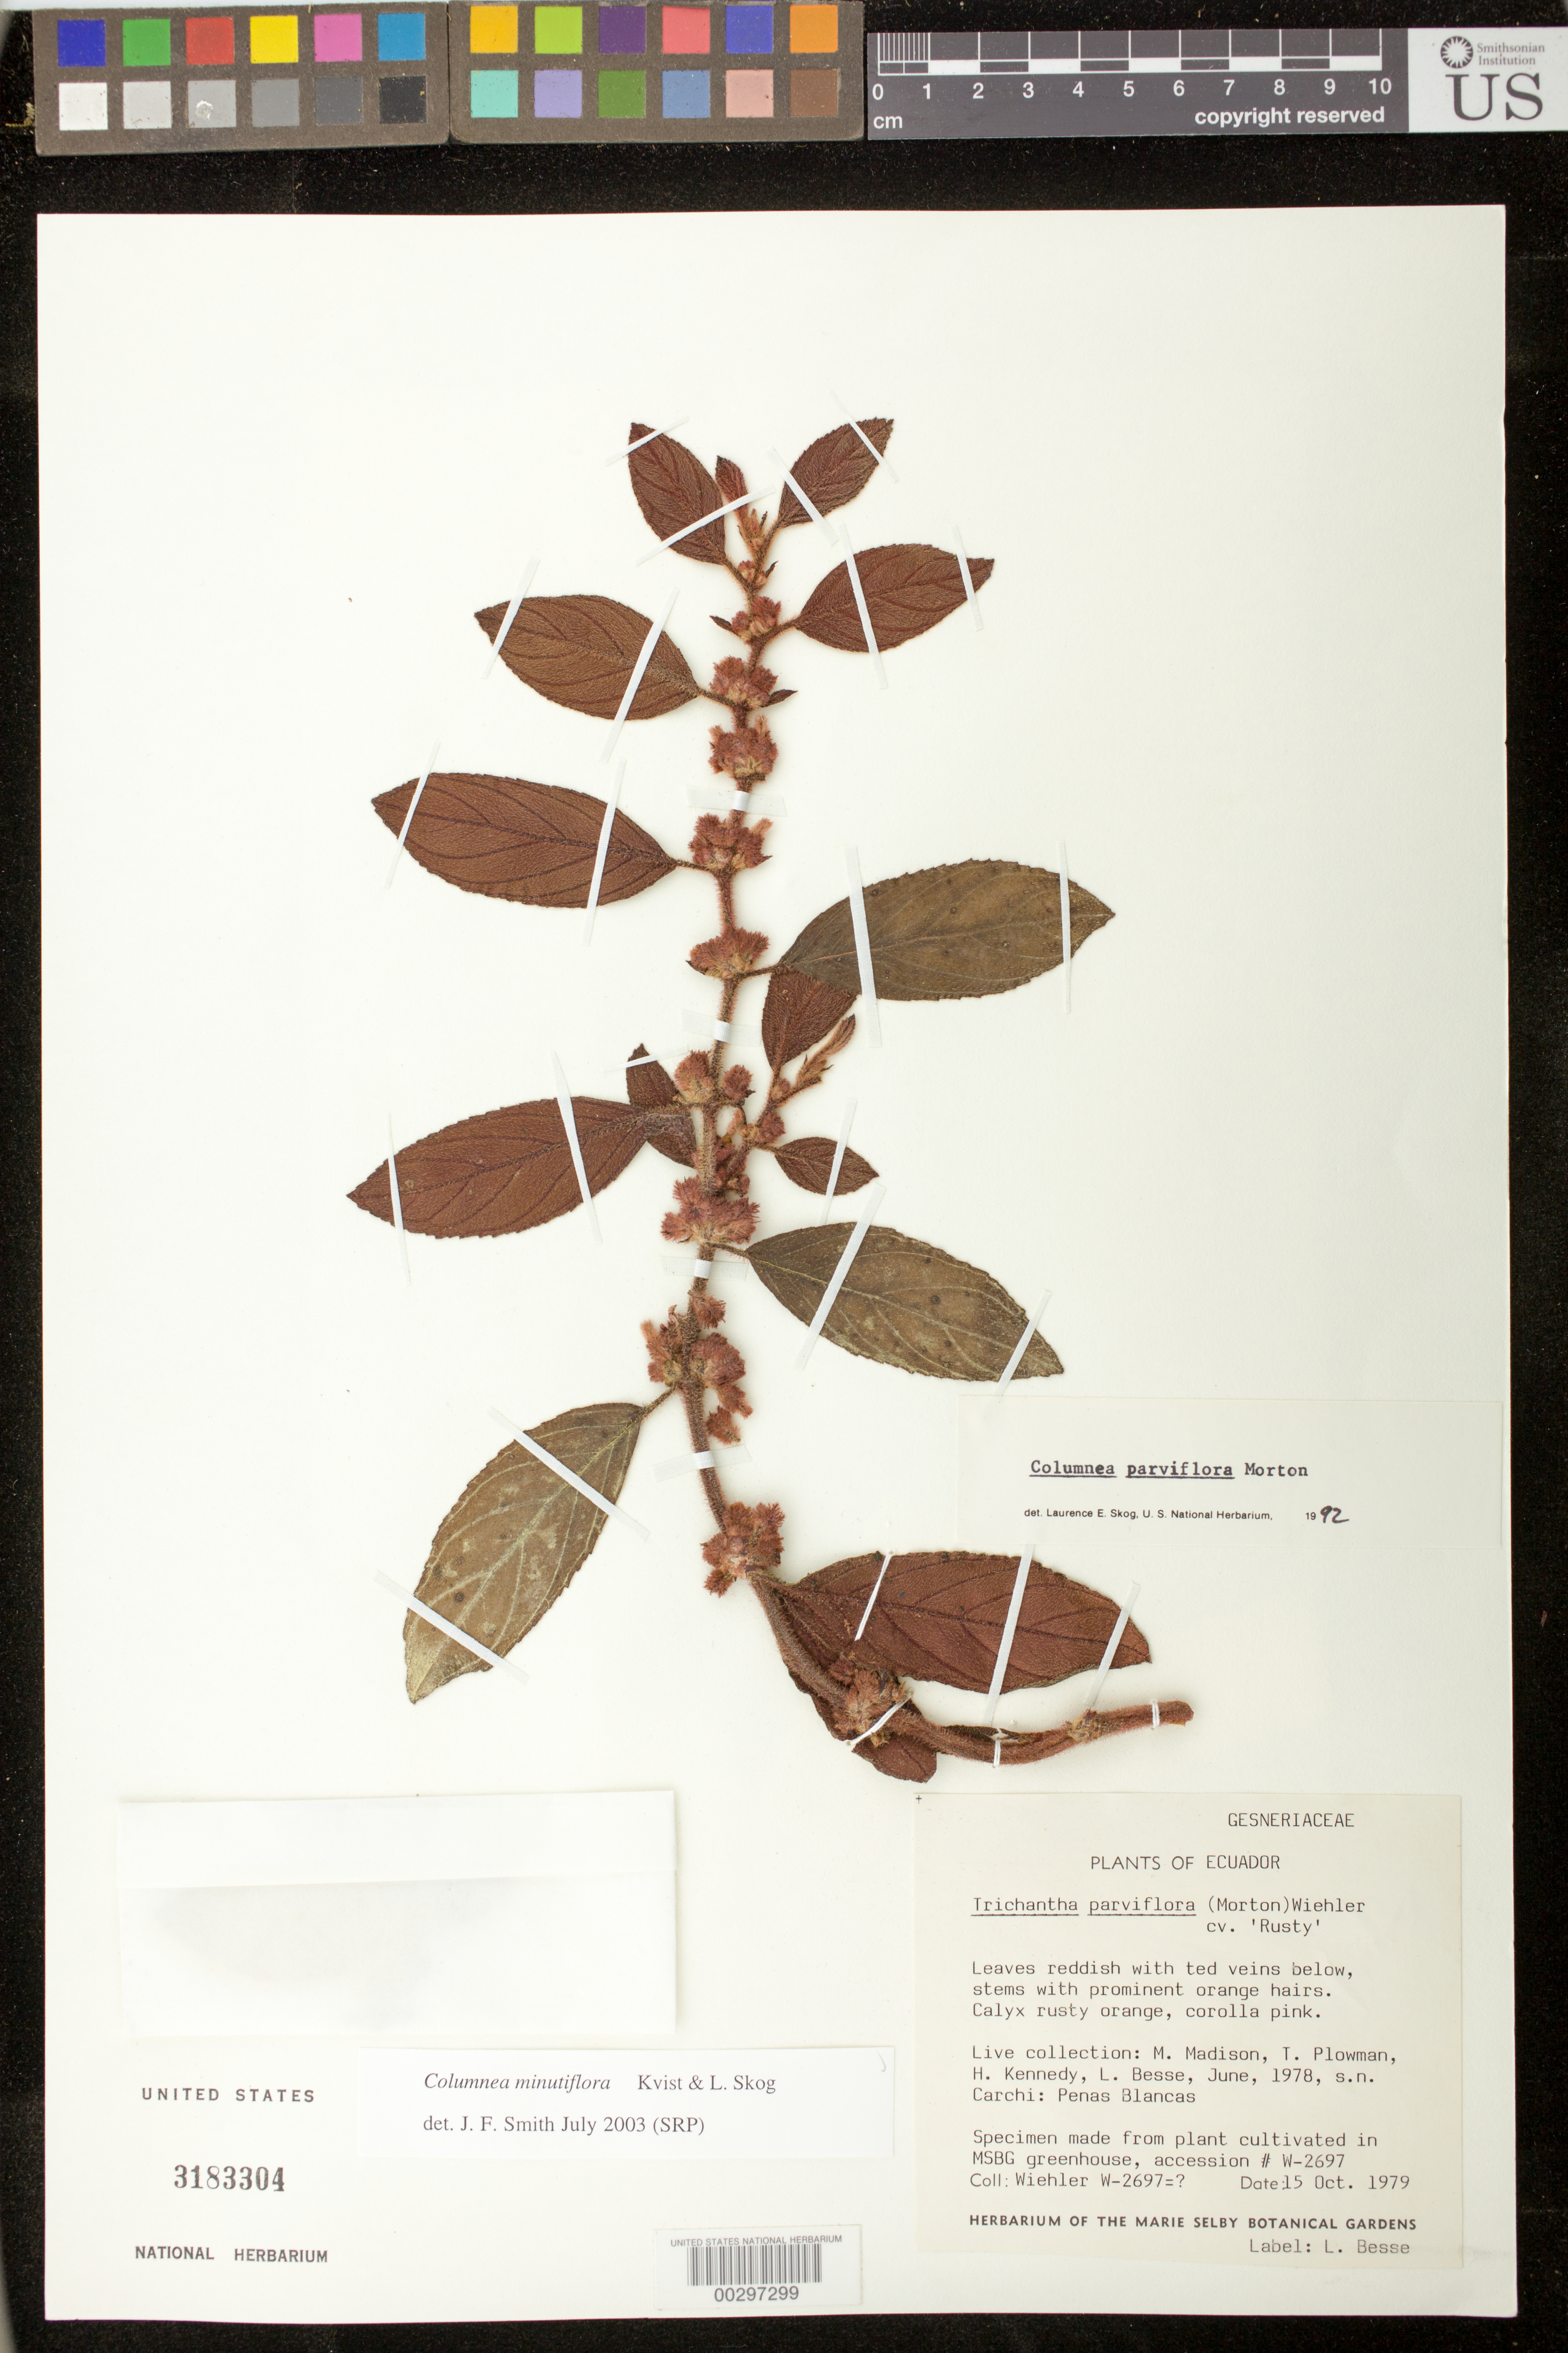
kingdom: Plantae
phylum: Tracheophyta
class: Magnoliopsida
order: Lamiales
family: Gesneriaceae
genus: Columnea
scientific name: Columnea minutiflora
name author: L.P. Kvist & L.E. Skog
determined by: Smith, J. F.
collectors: H. J. Wiehler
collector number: s.n. [W-2697]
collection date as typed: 15 Oct 1979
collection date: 1979-10-15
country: United States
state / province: Florida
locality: Cultivated at Marie Selby Botanical Gardens greenhouses.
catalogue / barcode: US 3183304